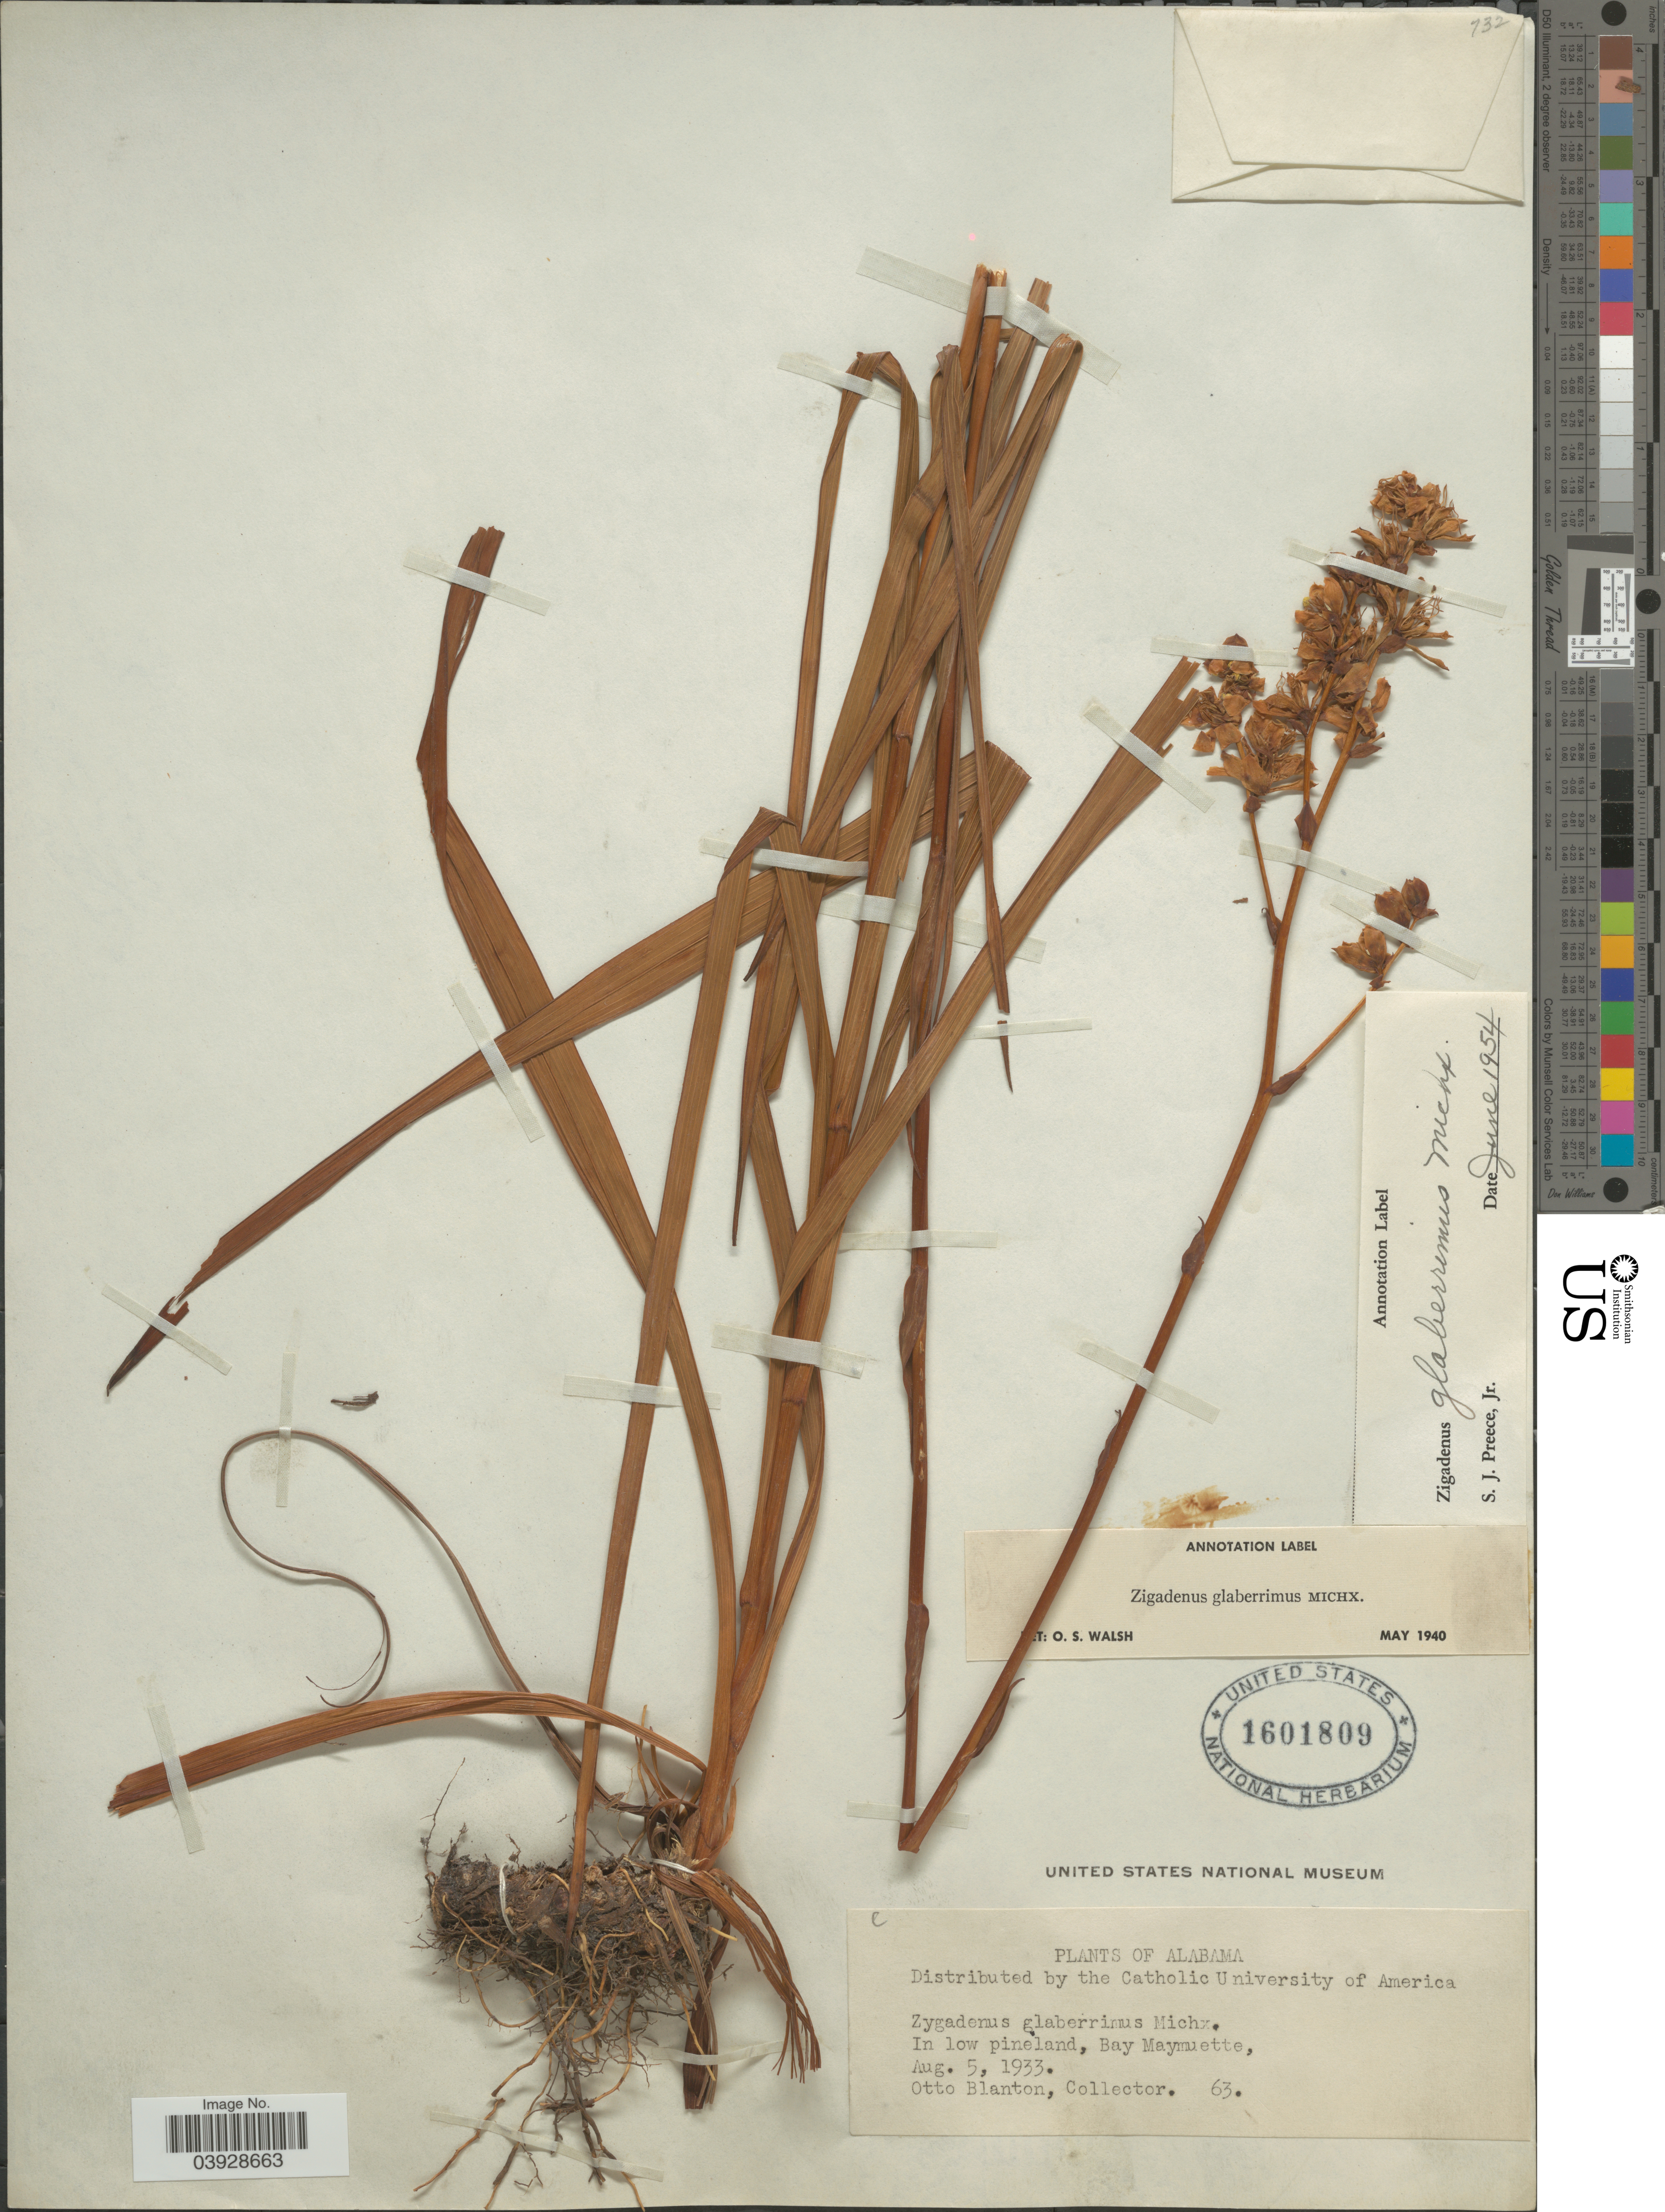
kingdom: Plantae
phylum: Tracheophyta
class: Liliopsida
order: Liliales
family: Melanthiaceae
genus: Zigadenus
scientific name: Zigadenus glaberrimus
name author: Michx.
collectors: O. Blanton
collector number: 63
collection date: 1933-08-05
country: United States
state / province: Alabama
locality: In low pineland, Bay Maymuette.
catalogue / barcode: US 1601809